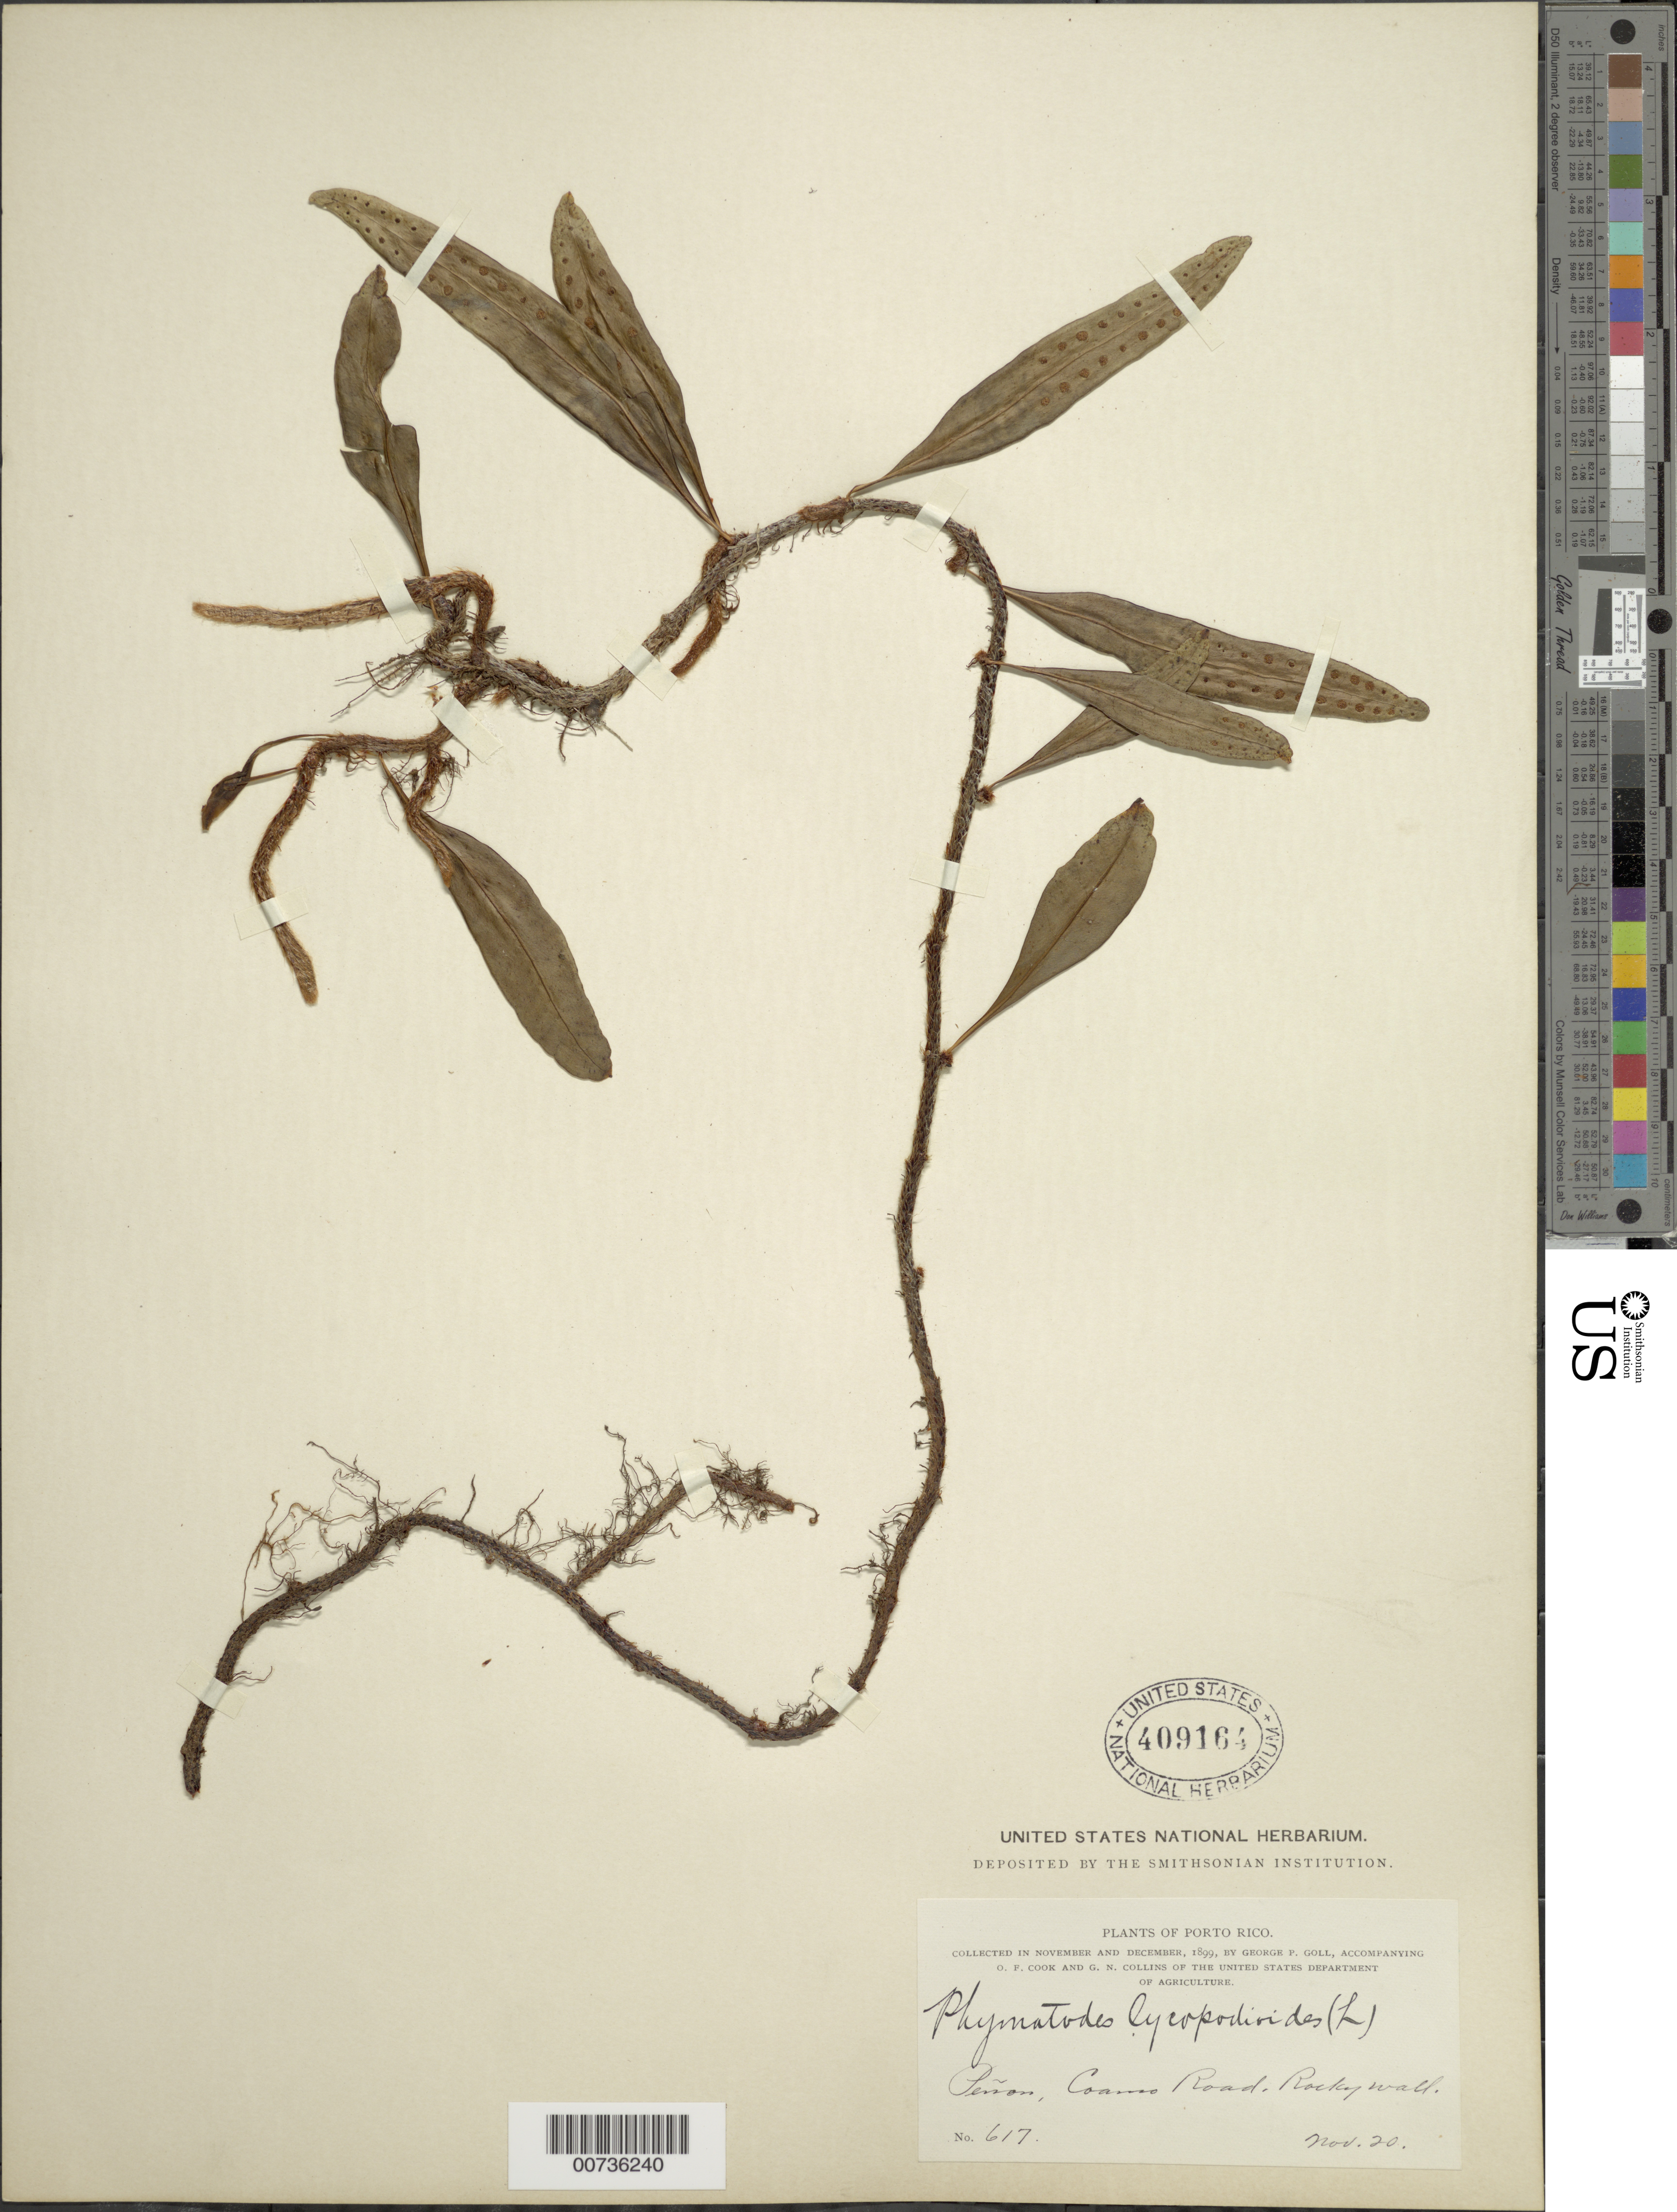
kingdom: Plantae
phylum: Tracheophyta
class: Polypodiopsida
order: Polypodiales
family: Polypodiaceae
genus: Microgramma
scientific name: Microgramma lycopodioides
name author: (L.) Copel.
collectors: G. Goll, O. F. Cook & G. N. Collins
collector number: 617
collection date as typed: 20 Nov 1899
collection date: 1899-11-20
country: Puerto Rico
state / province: Coamo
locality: Peñon, Coamo Road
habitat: Rocky wall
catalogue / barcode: US 409164